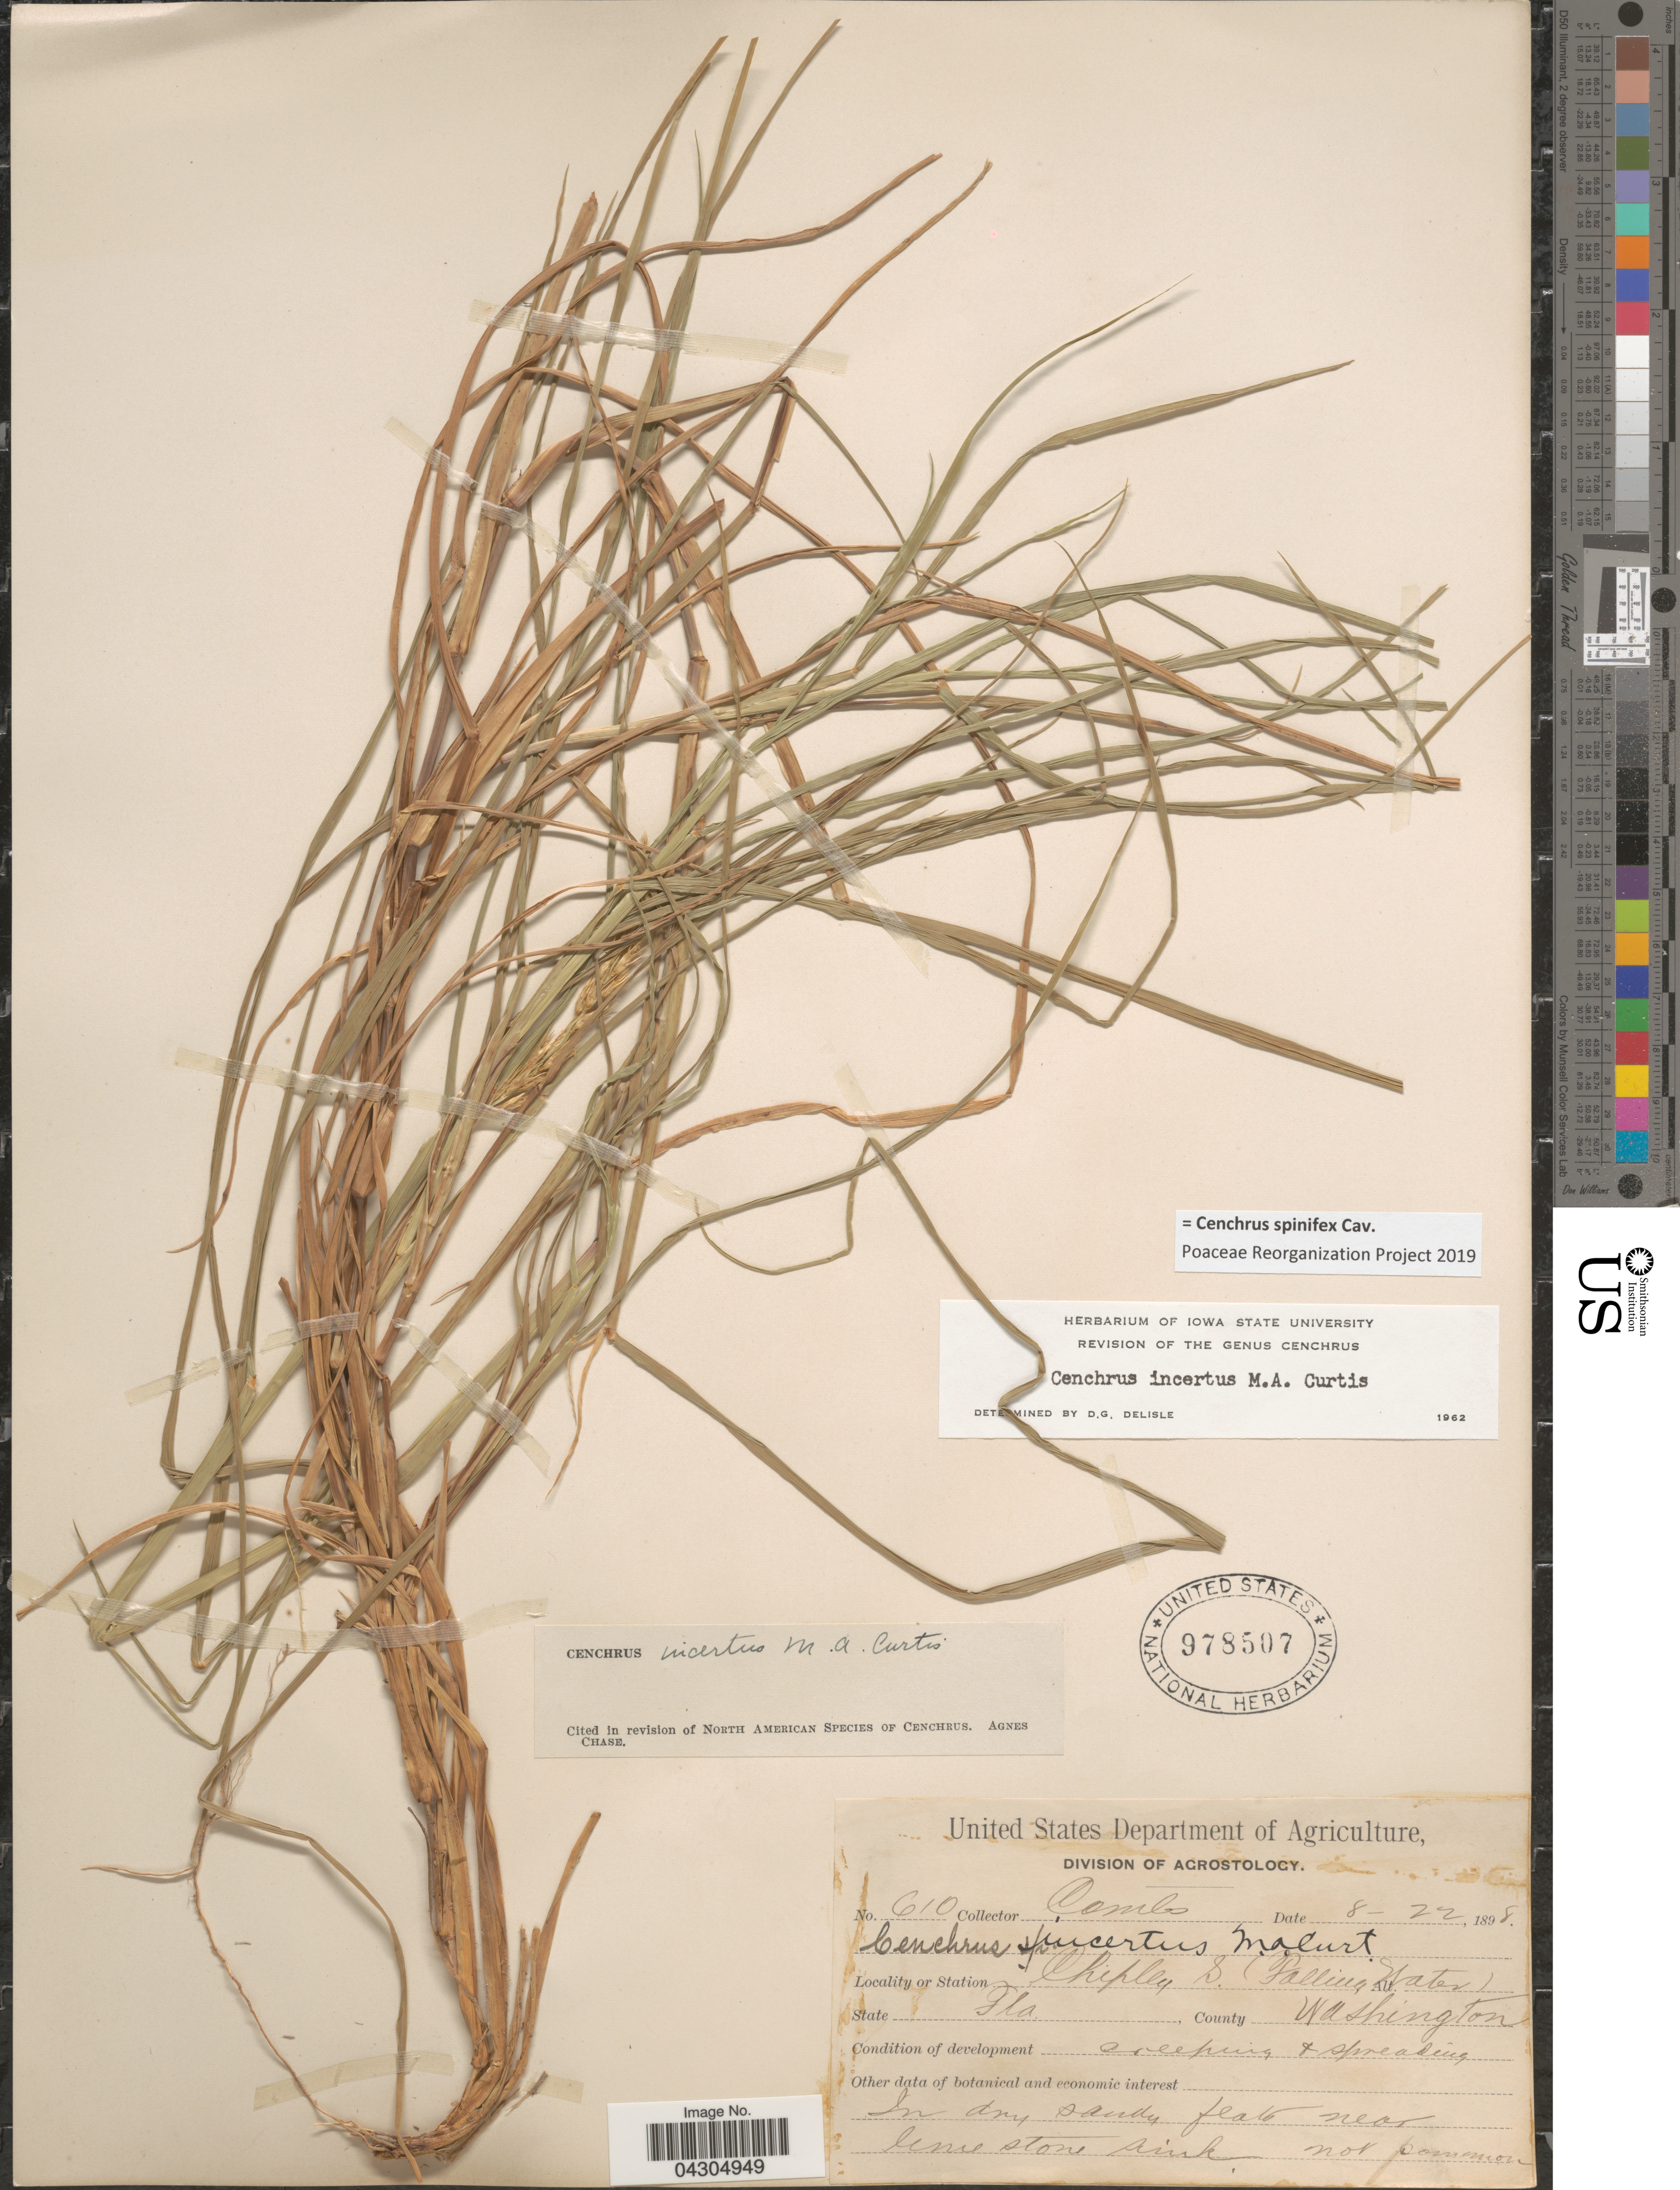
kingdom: Plantae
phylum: Tracheophyta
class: Liliopsida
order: Poales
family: Poaceae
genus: Cenchrus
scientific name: Cenchrus spinifex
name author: Cav.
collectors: -. Combs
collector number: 610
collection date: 1898-08-22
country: United States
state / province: Florida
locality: Chipley S. (Falling Water). County Washington.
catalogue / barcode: US 978507